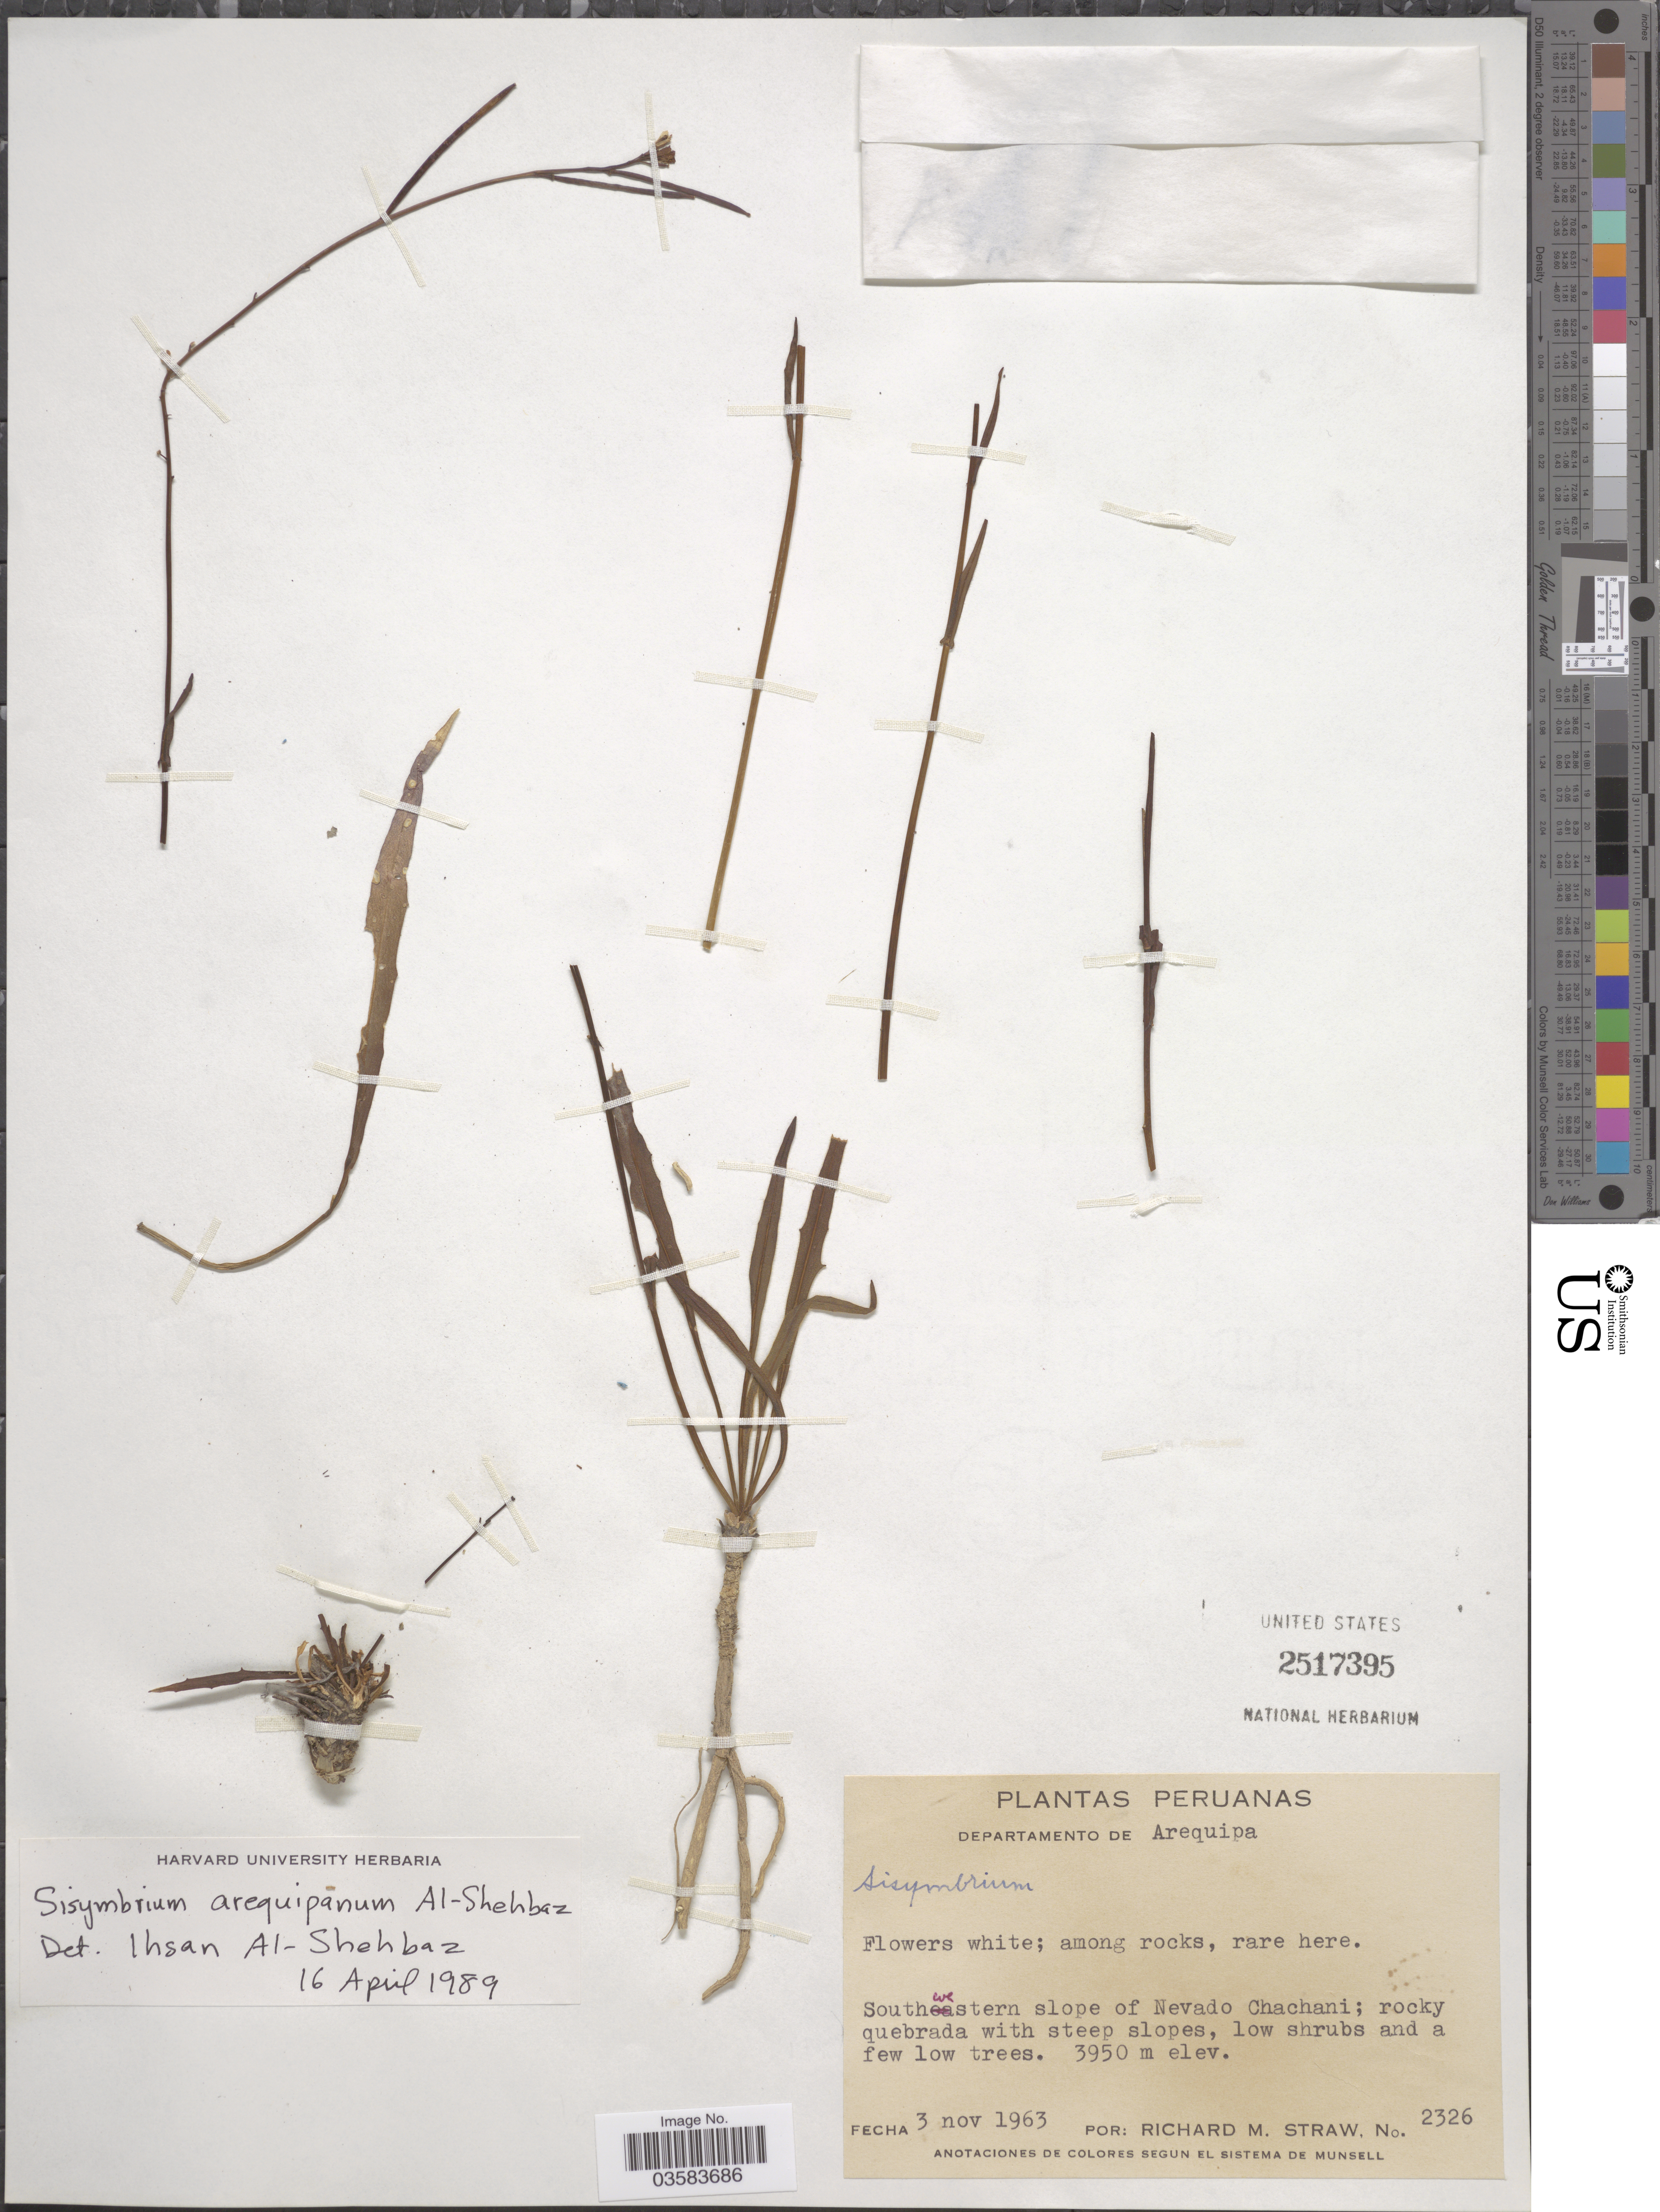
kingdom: Plantae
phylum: Tracheophyta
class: Magnoliopsida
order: Brassicales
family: Brassicaceae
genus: Mostacillastrum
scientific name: Mostacillastrum dianthoides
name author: (Phil.) Al-Shehbaz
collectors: R. M. Straw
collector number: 2326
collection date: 1963-11-03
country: Peru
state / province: Arequipa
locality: Departamento de Arequipa. Southwestern slope of Nevado Chachani.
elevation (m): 3950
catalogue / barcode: US 2517395